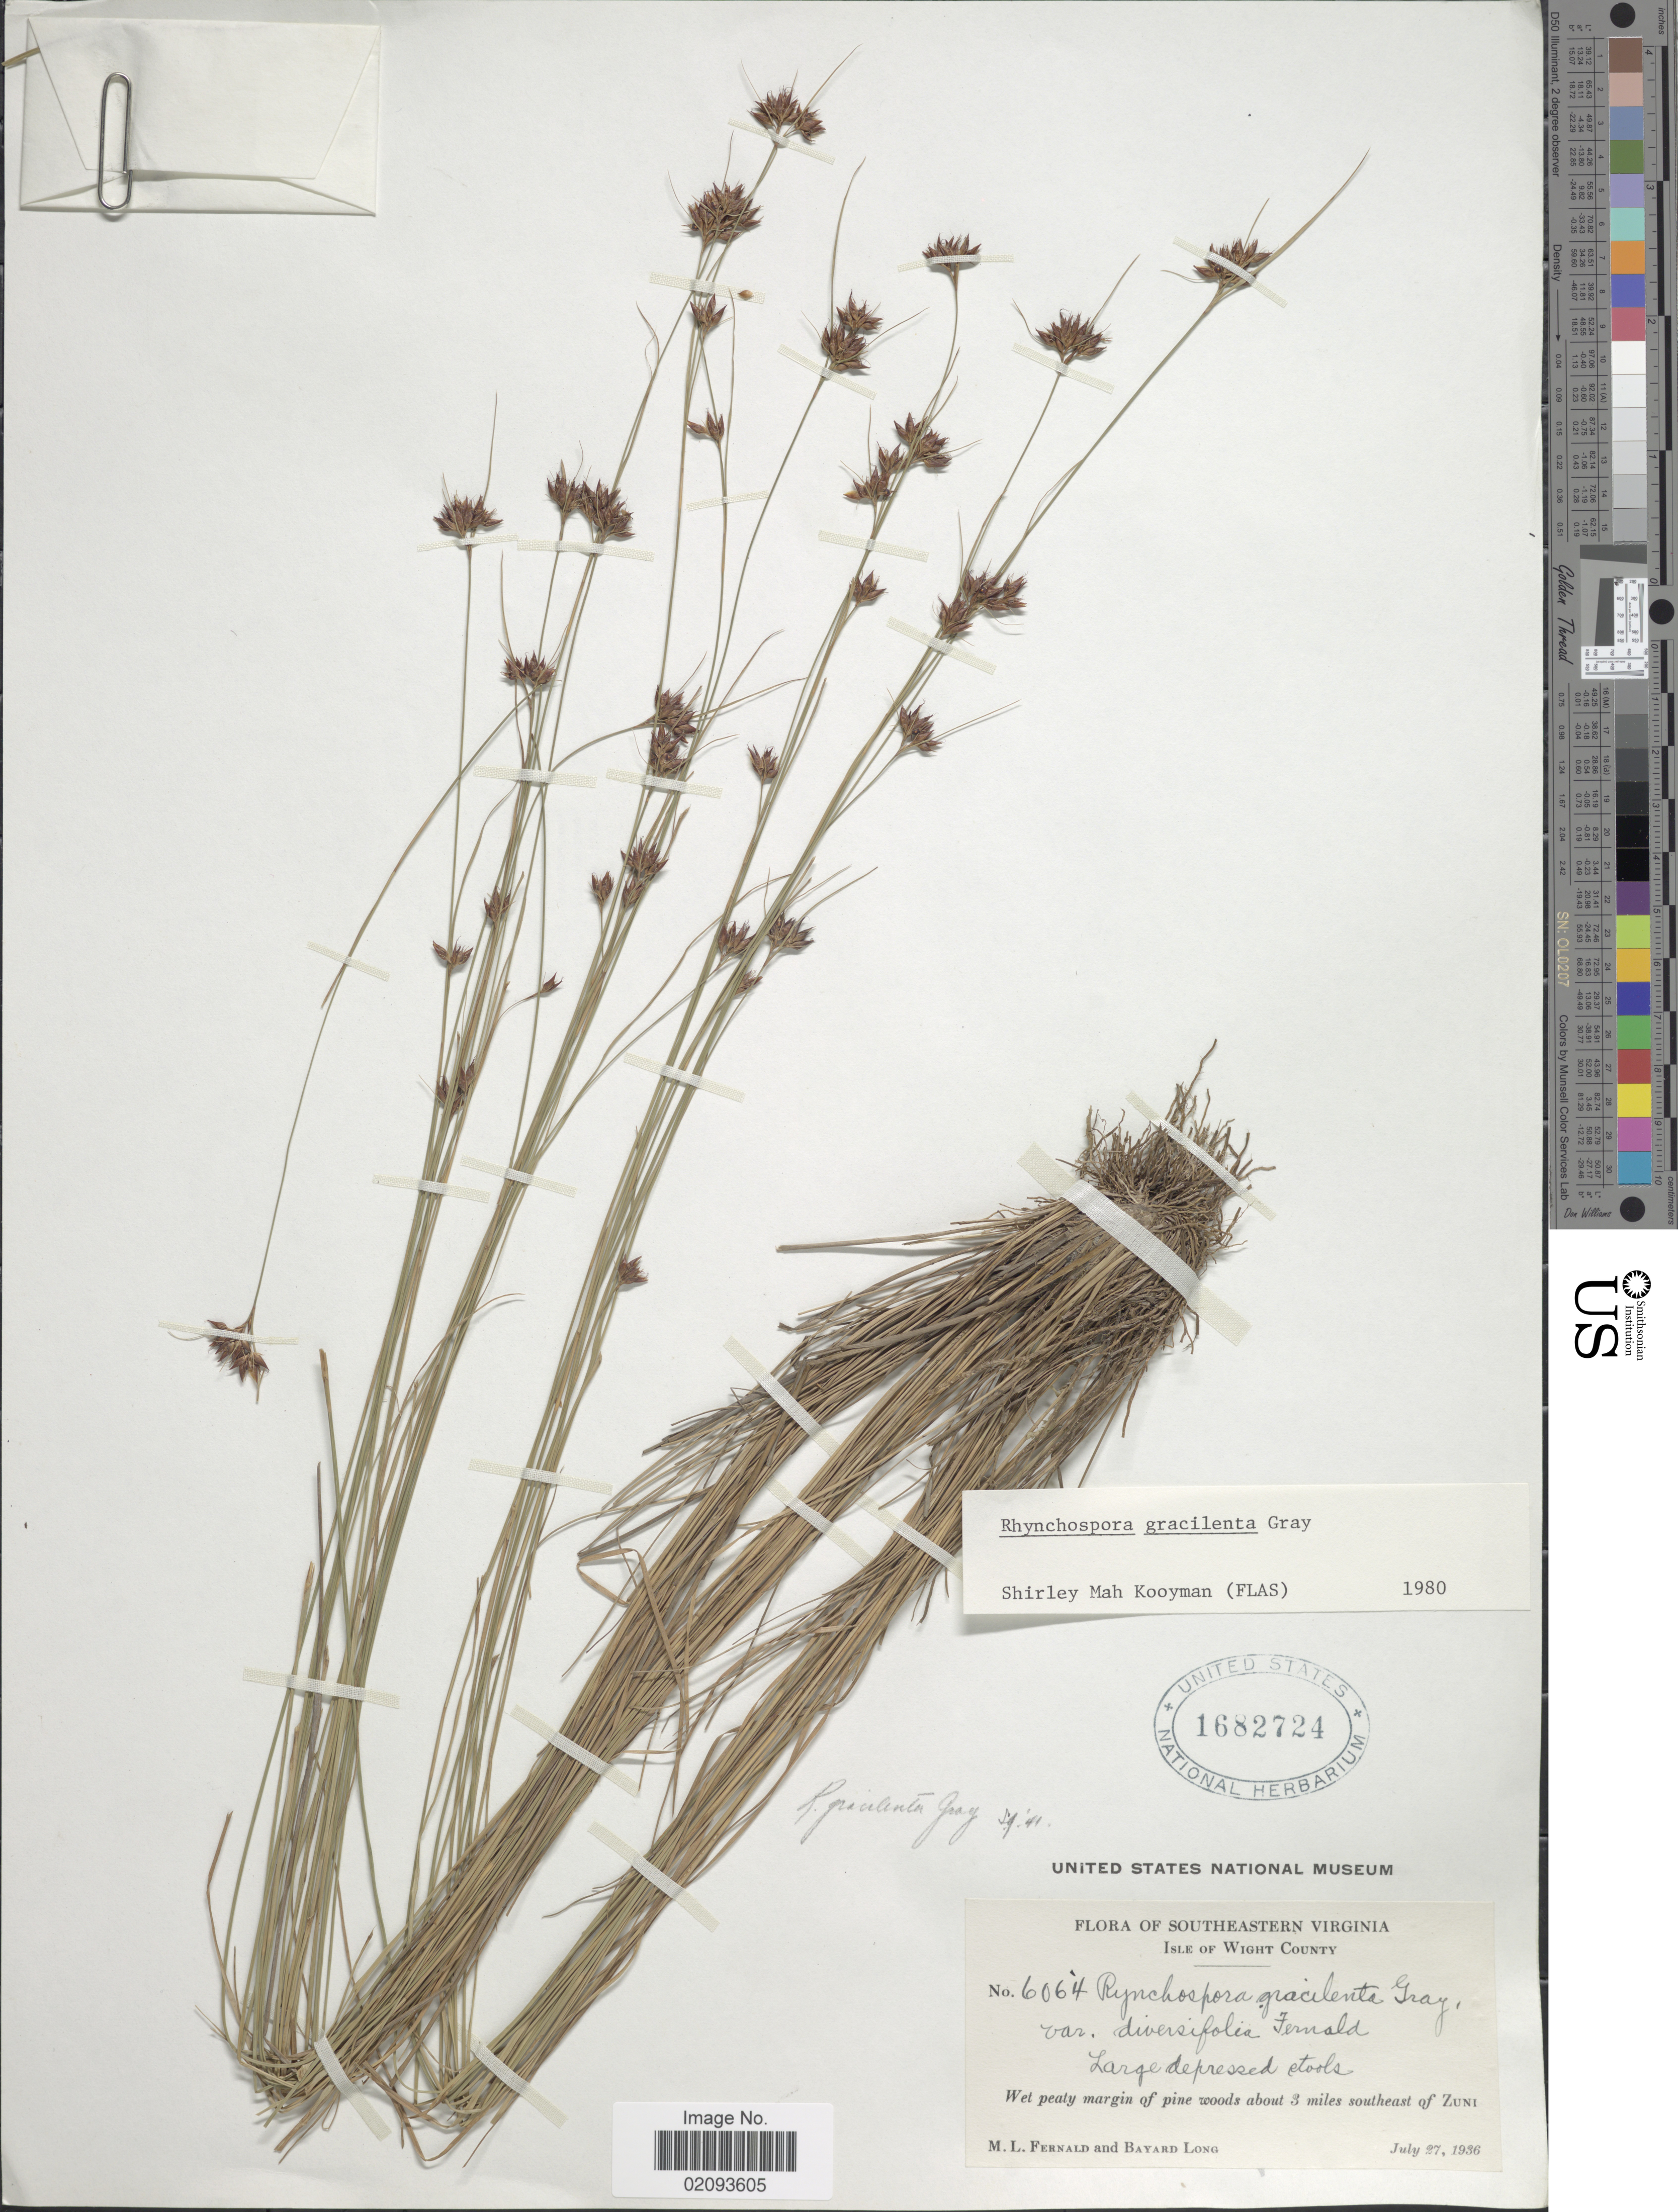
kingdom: Plantae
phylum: Tracheophyta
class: Liliopsida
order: Poales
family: Cyperaceae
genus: Rhynchospora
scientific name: Rhynchospora gracilenta A. Gray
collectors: M. L. Fernald & B. Long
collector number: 6064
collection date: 1936-07-27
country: United States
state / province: Virginia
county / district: Isle of Wight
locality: Southeastern Virginia. Isle of Wight County. Wet peaty margin of pine woods about 3 miles southeast of Zuni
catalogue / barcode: US 1682724